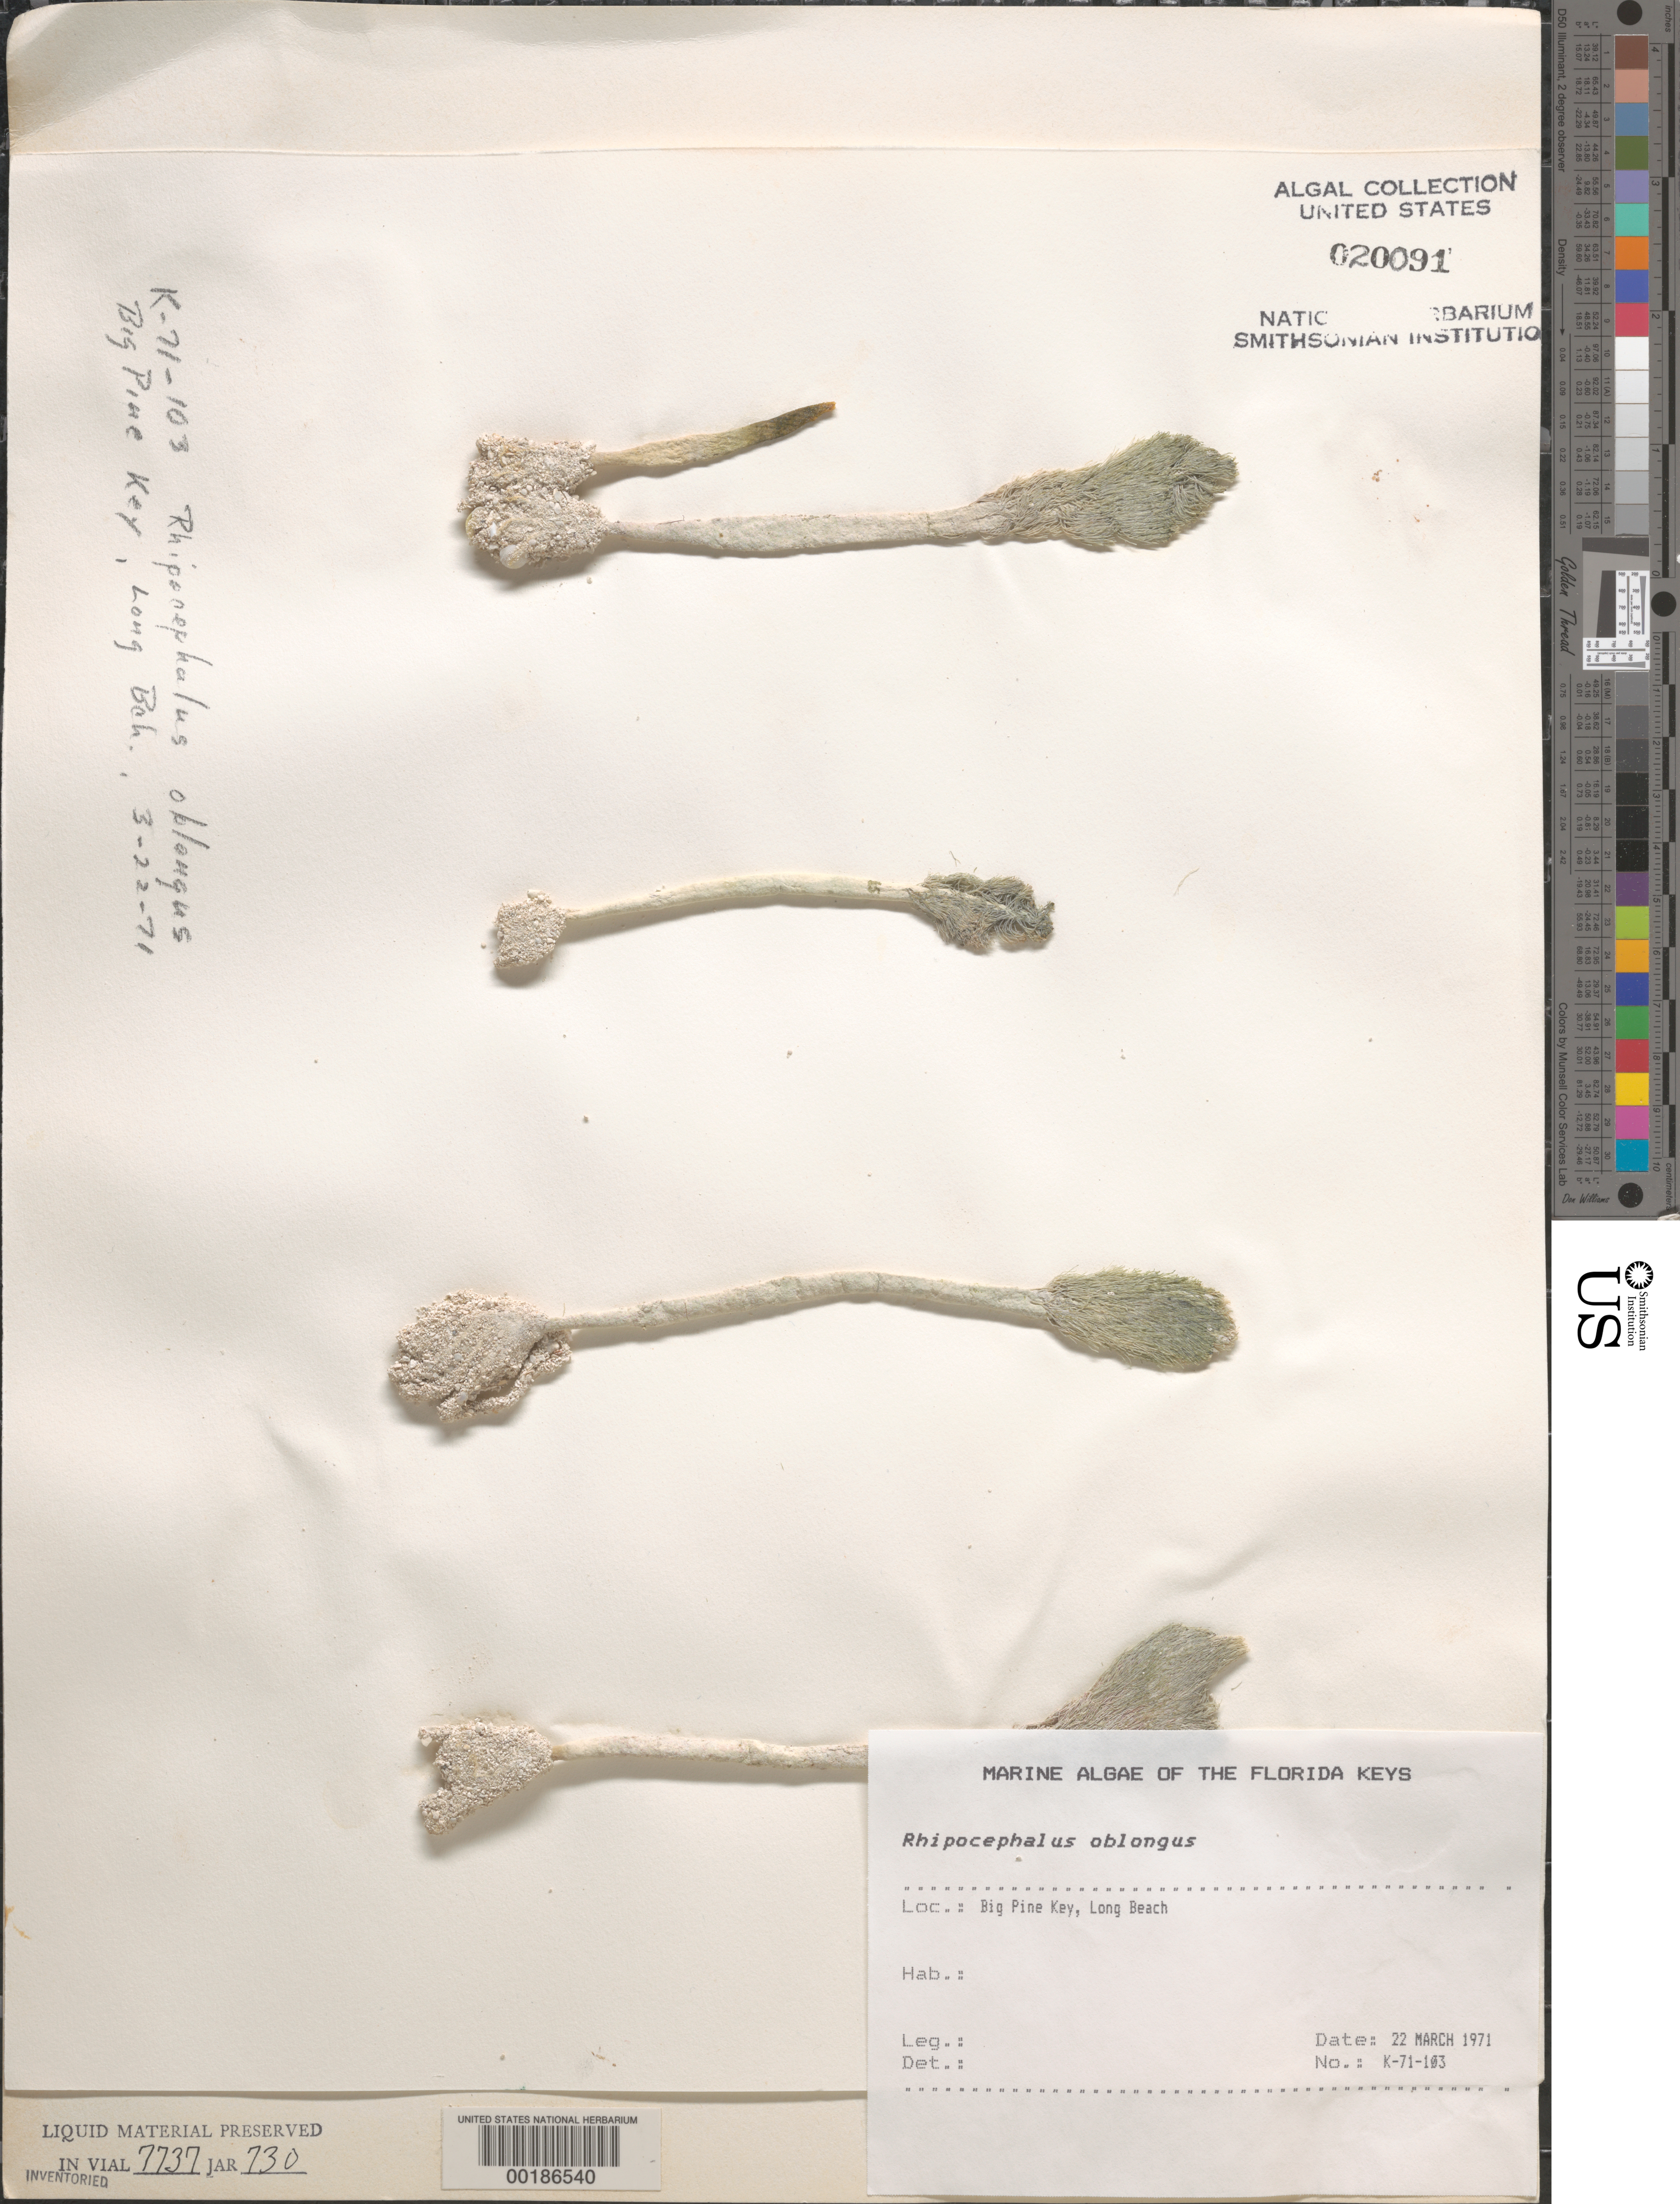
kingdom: Plantae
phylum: Chlorophyta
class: Ulvophyceae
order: Bryopsidales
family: Udoteaceae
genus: Rhipocephalus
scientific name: Rhipocephalus oblongus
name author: (Decne.) Kütz.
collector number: K-71-103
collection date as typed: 22 Mar 1971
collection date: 1971-03-22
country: United States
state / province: Florida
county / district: Monroe County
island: Big Pine Key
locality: Long Beach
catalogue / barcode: US 20091